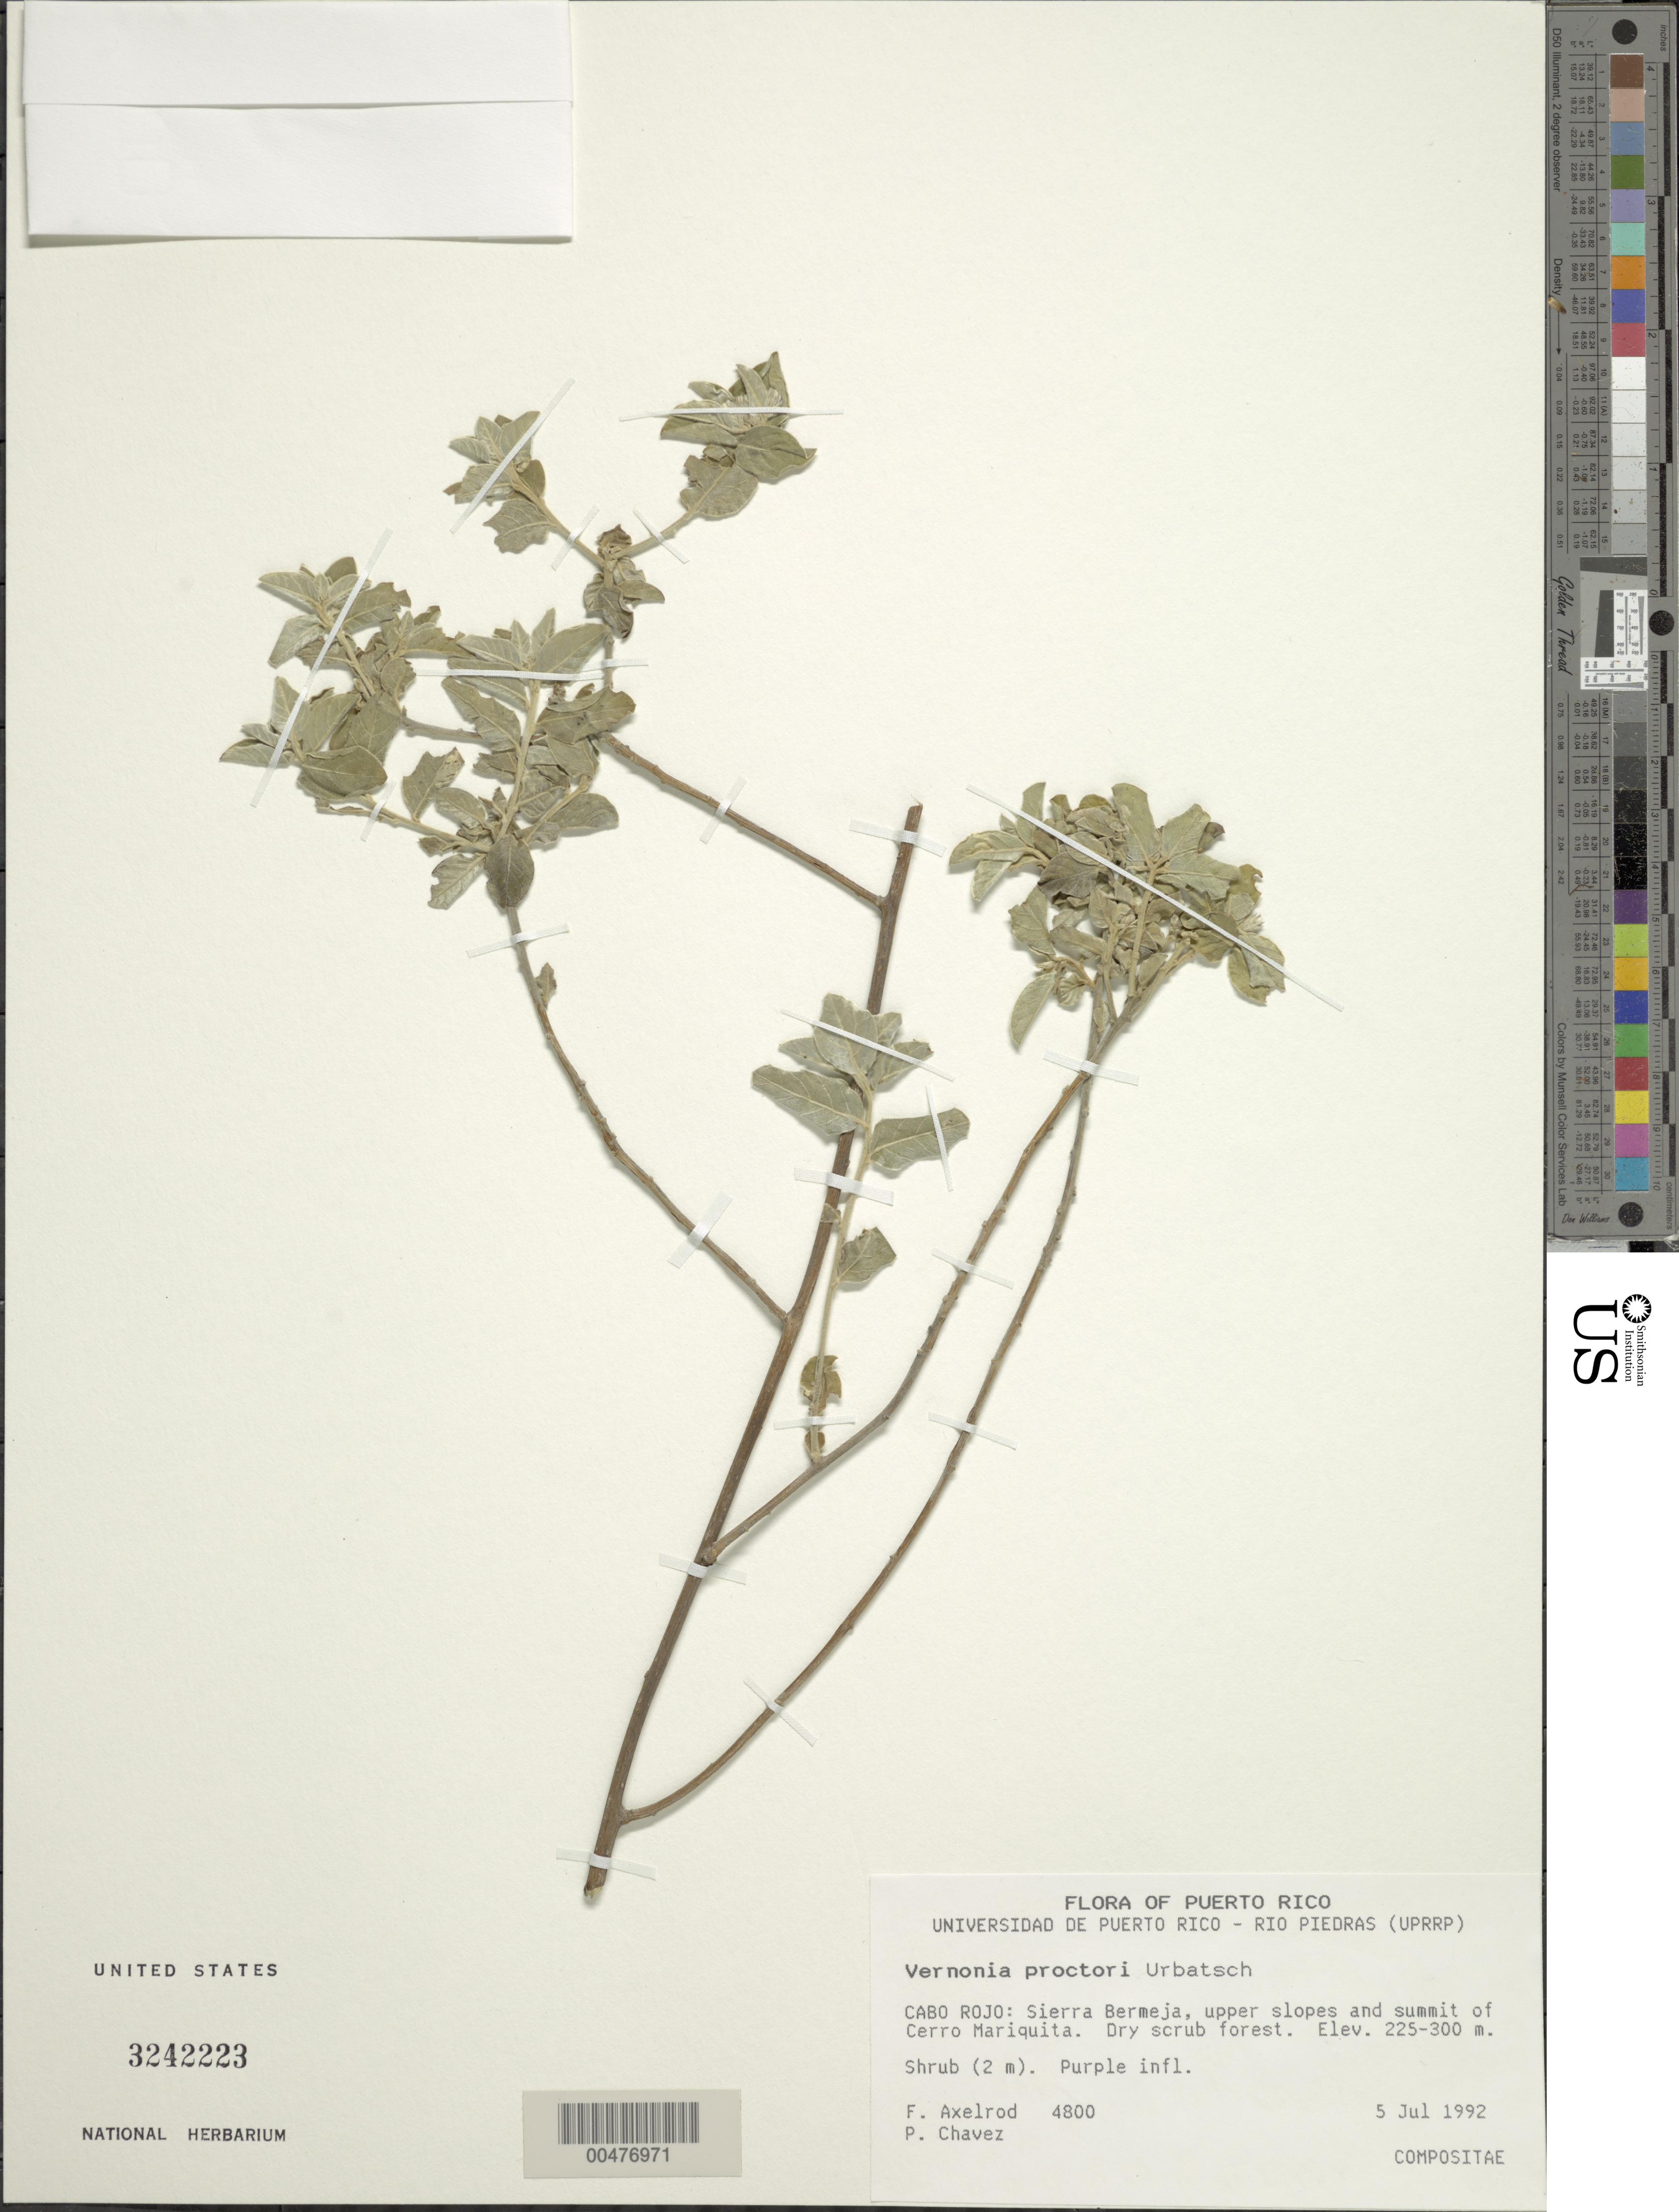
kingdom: Plantae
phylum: Tracheophyta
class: Magnoliopsida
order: Asterales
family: Asteraceae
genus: Lepidaploa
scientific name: Lepidaploa proctorii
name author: H. Rob.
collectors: F. S. Axelrod & P. Chavez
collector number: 4800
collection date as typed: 05 Jul 1992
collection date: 1992-07-05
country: Puerto Rico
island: Greater Antilles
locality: Cabo Rojo: Sierra Bermeja, upper slopes and summit of Cerro Mariquita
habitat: Dry scrub forest.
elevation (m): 225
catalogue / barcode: US 3242223